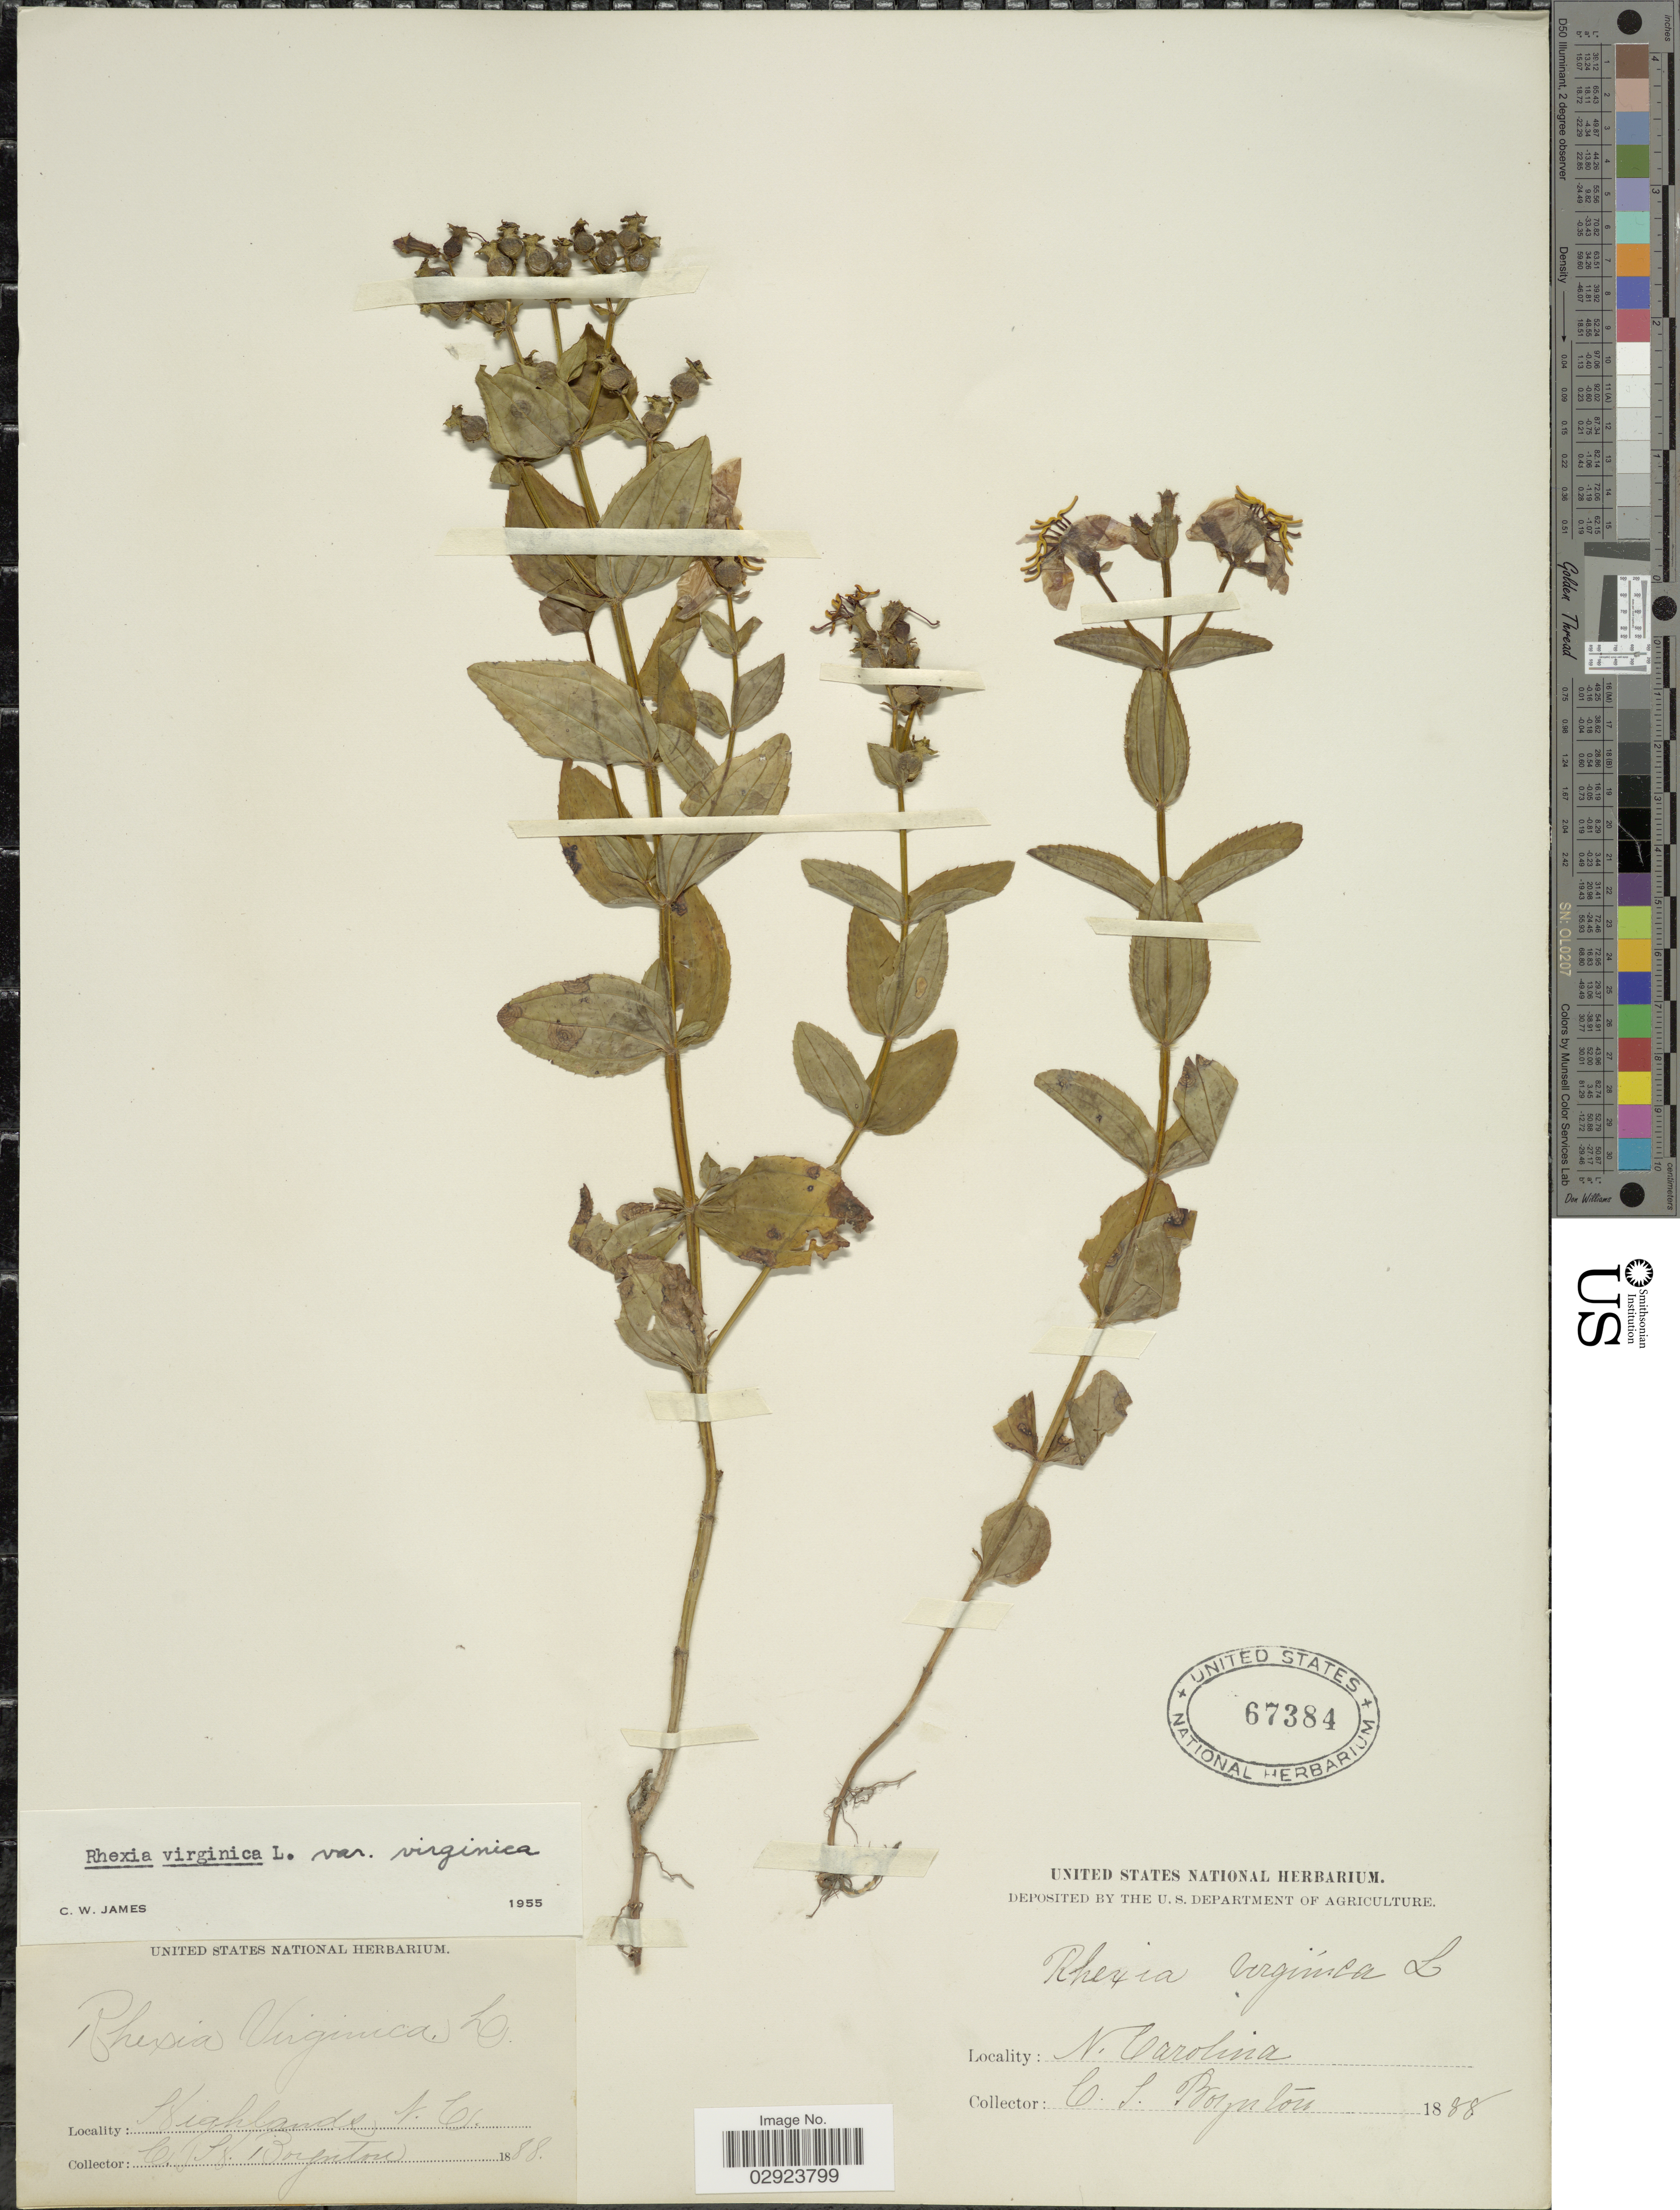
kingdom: Plantae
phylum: Tracheophyta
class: Magnoliopsida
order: Myrtales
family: Melastomataceae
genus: Rhexia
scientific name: Rhexia virginica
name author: L.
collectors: C. Boynton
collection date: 1888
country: United States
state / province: North Carolina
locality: Highlands N.C.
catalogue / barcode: US 67384